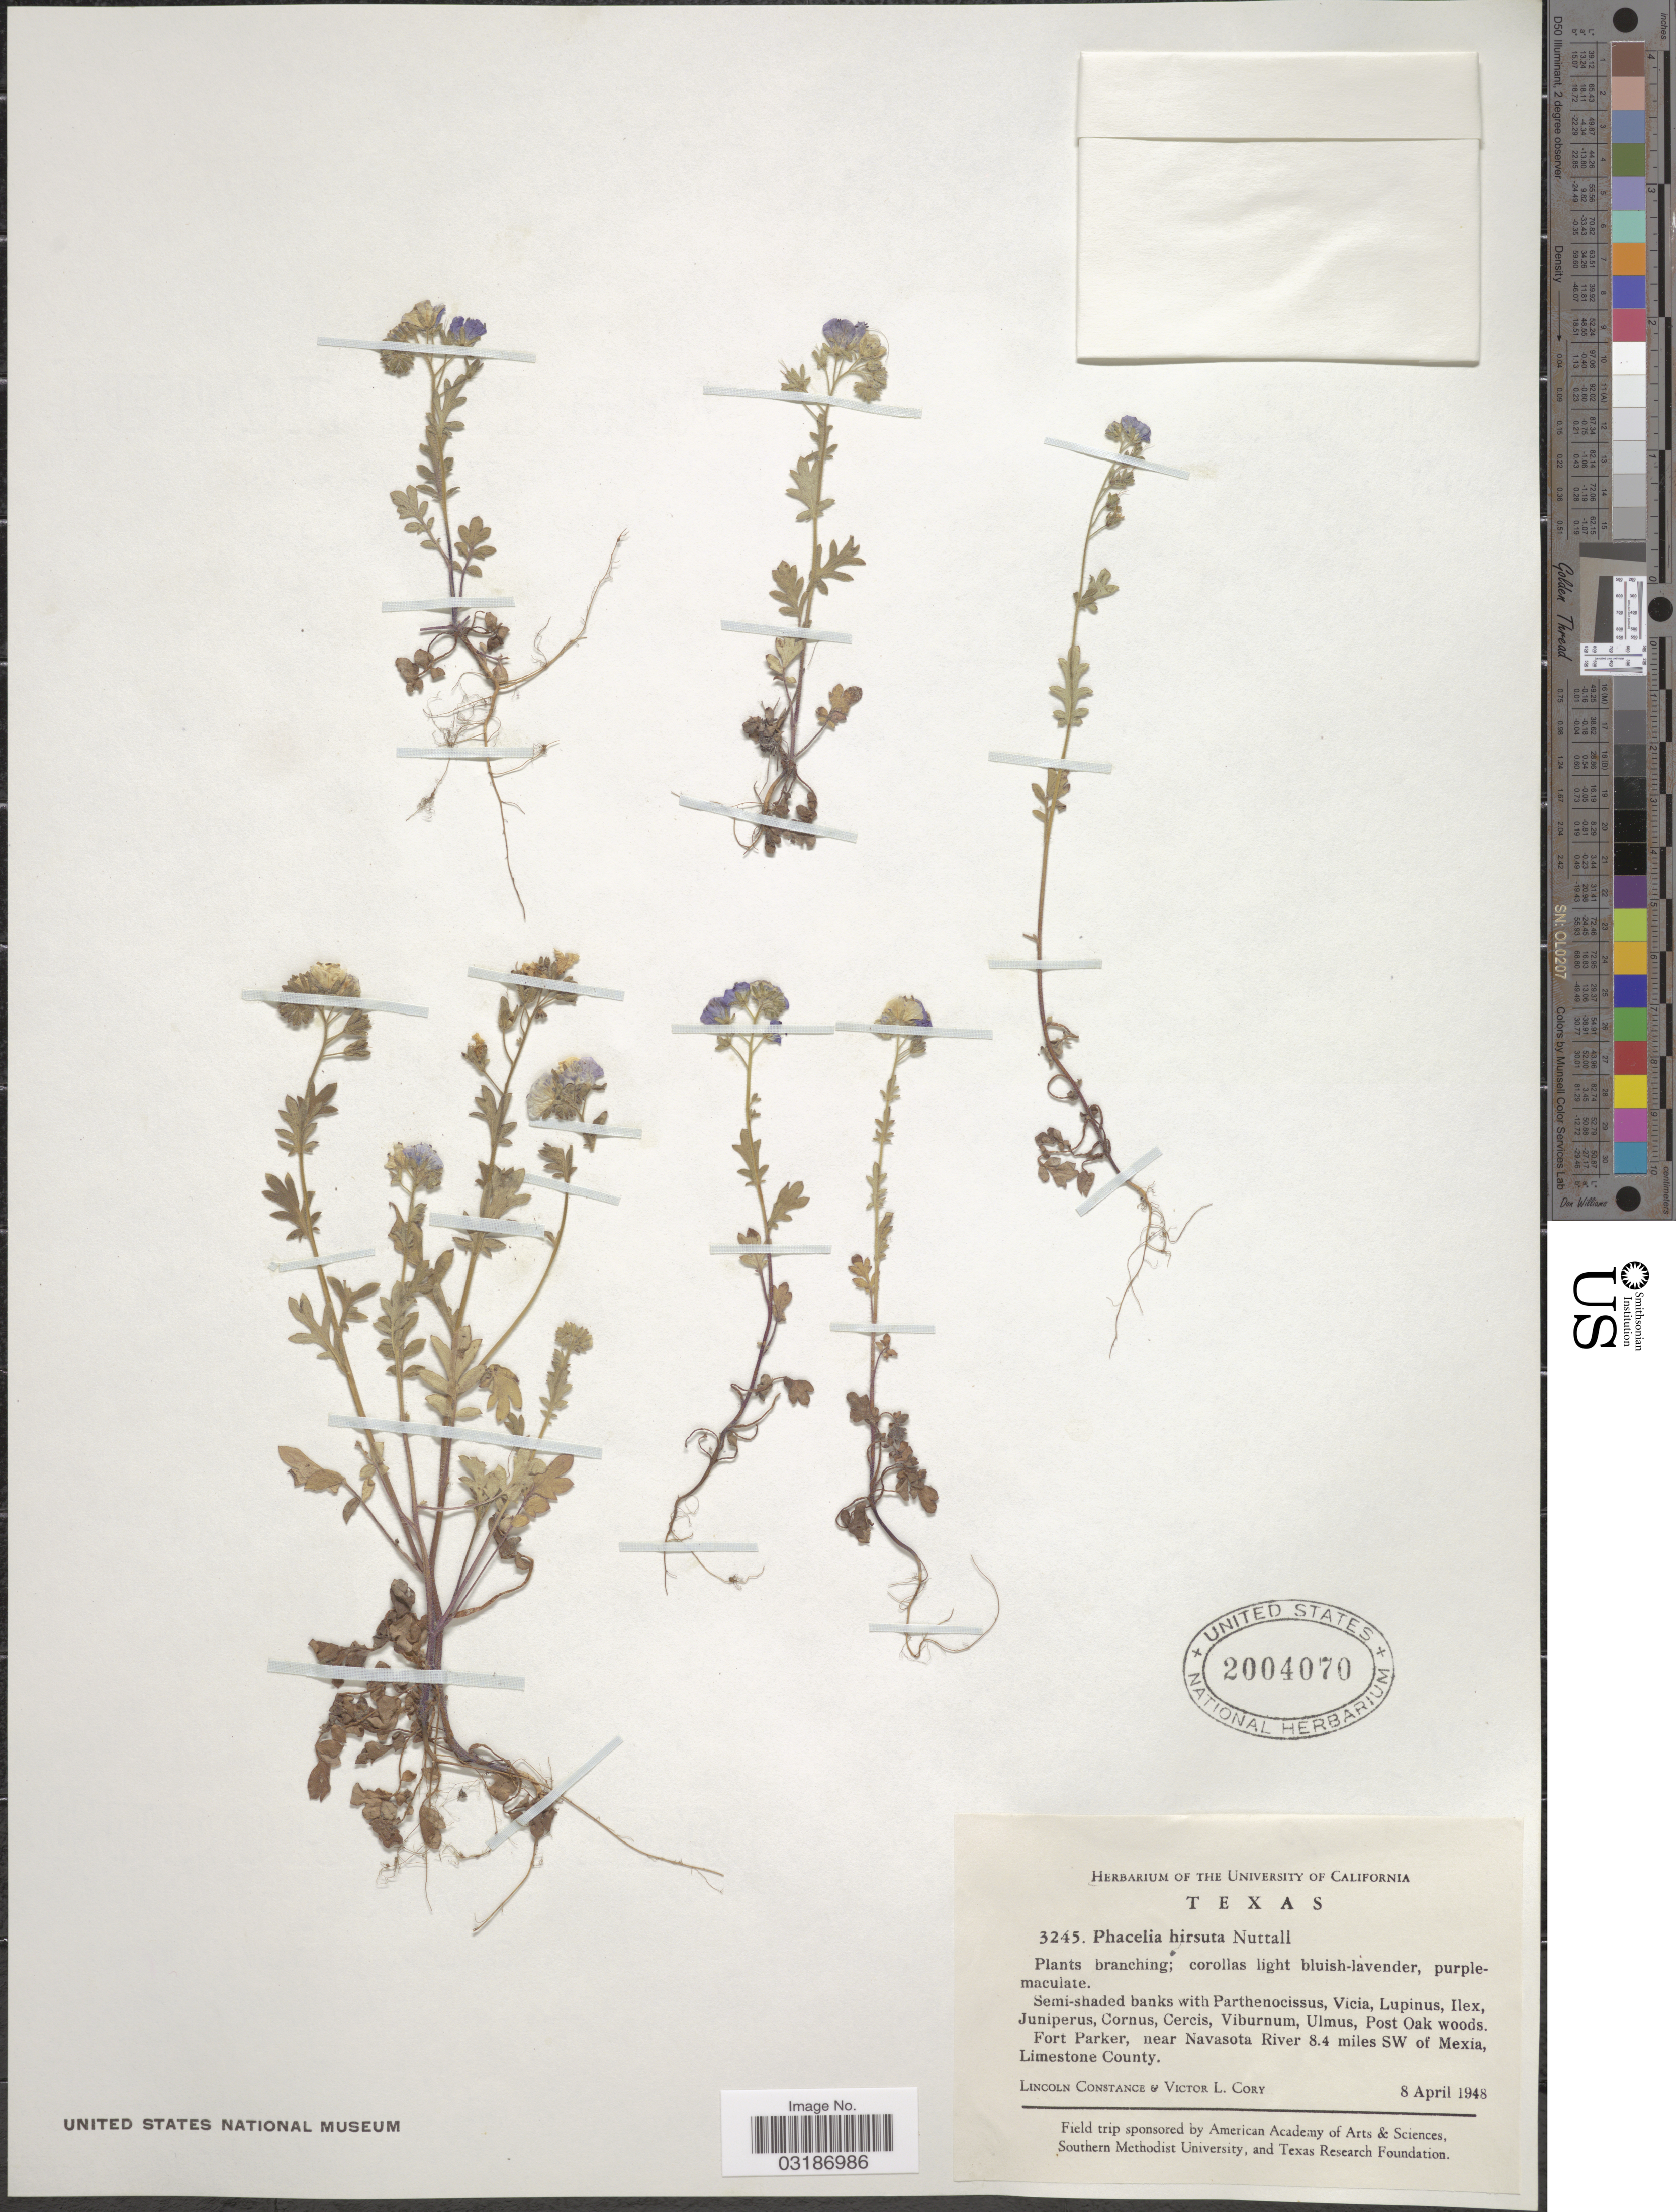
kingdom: Plantae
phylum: Tracheophyta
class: Magnoliopsida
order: Boraginales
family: Hydrophyllaceae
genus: Phacelia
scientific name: Phacelia hirsuta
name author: Nutt.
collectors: L. Constance & V. Cory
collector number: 3245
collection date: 1948-04-08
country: United States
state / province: Texas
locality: Fort Parker, near Navasota River 8.4 miles SW of Mexia, Limestone County.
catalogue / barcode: US 2004070